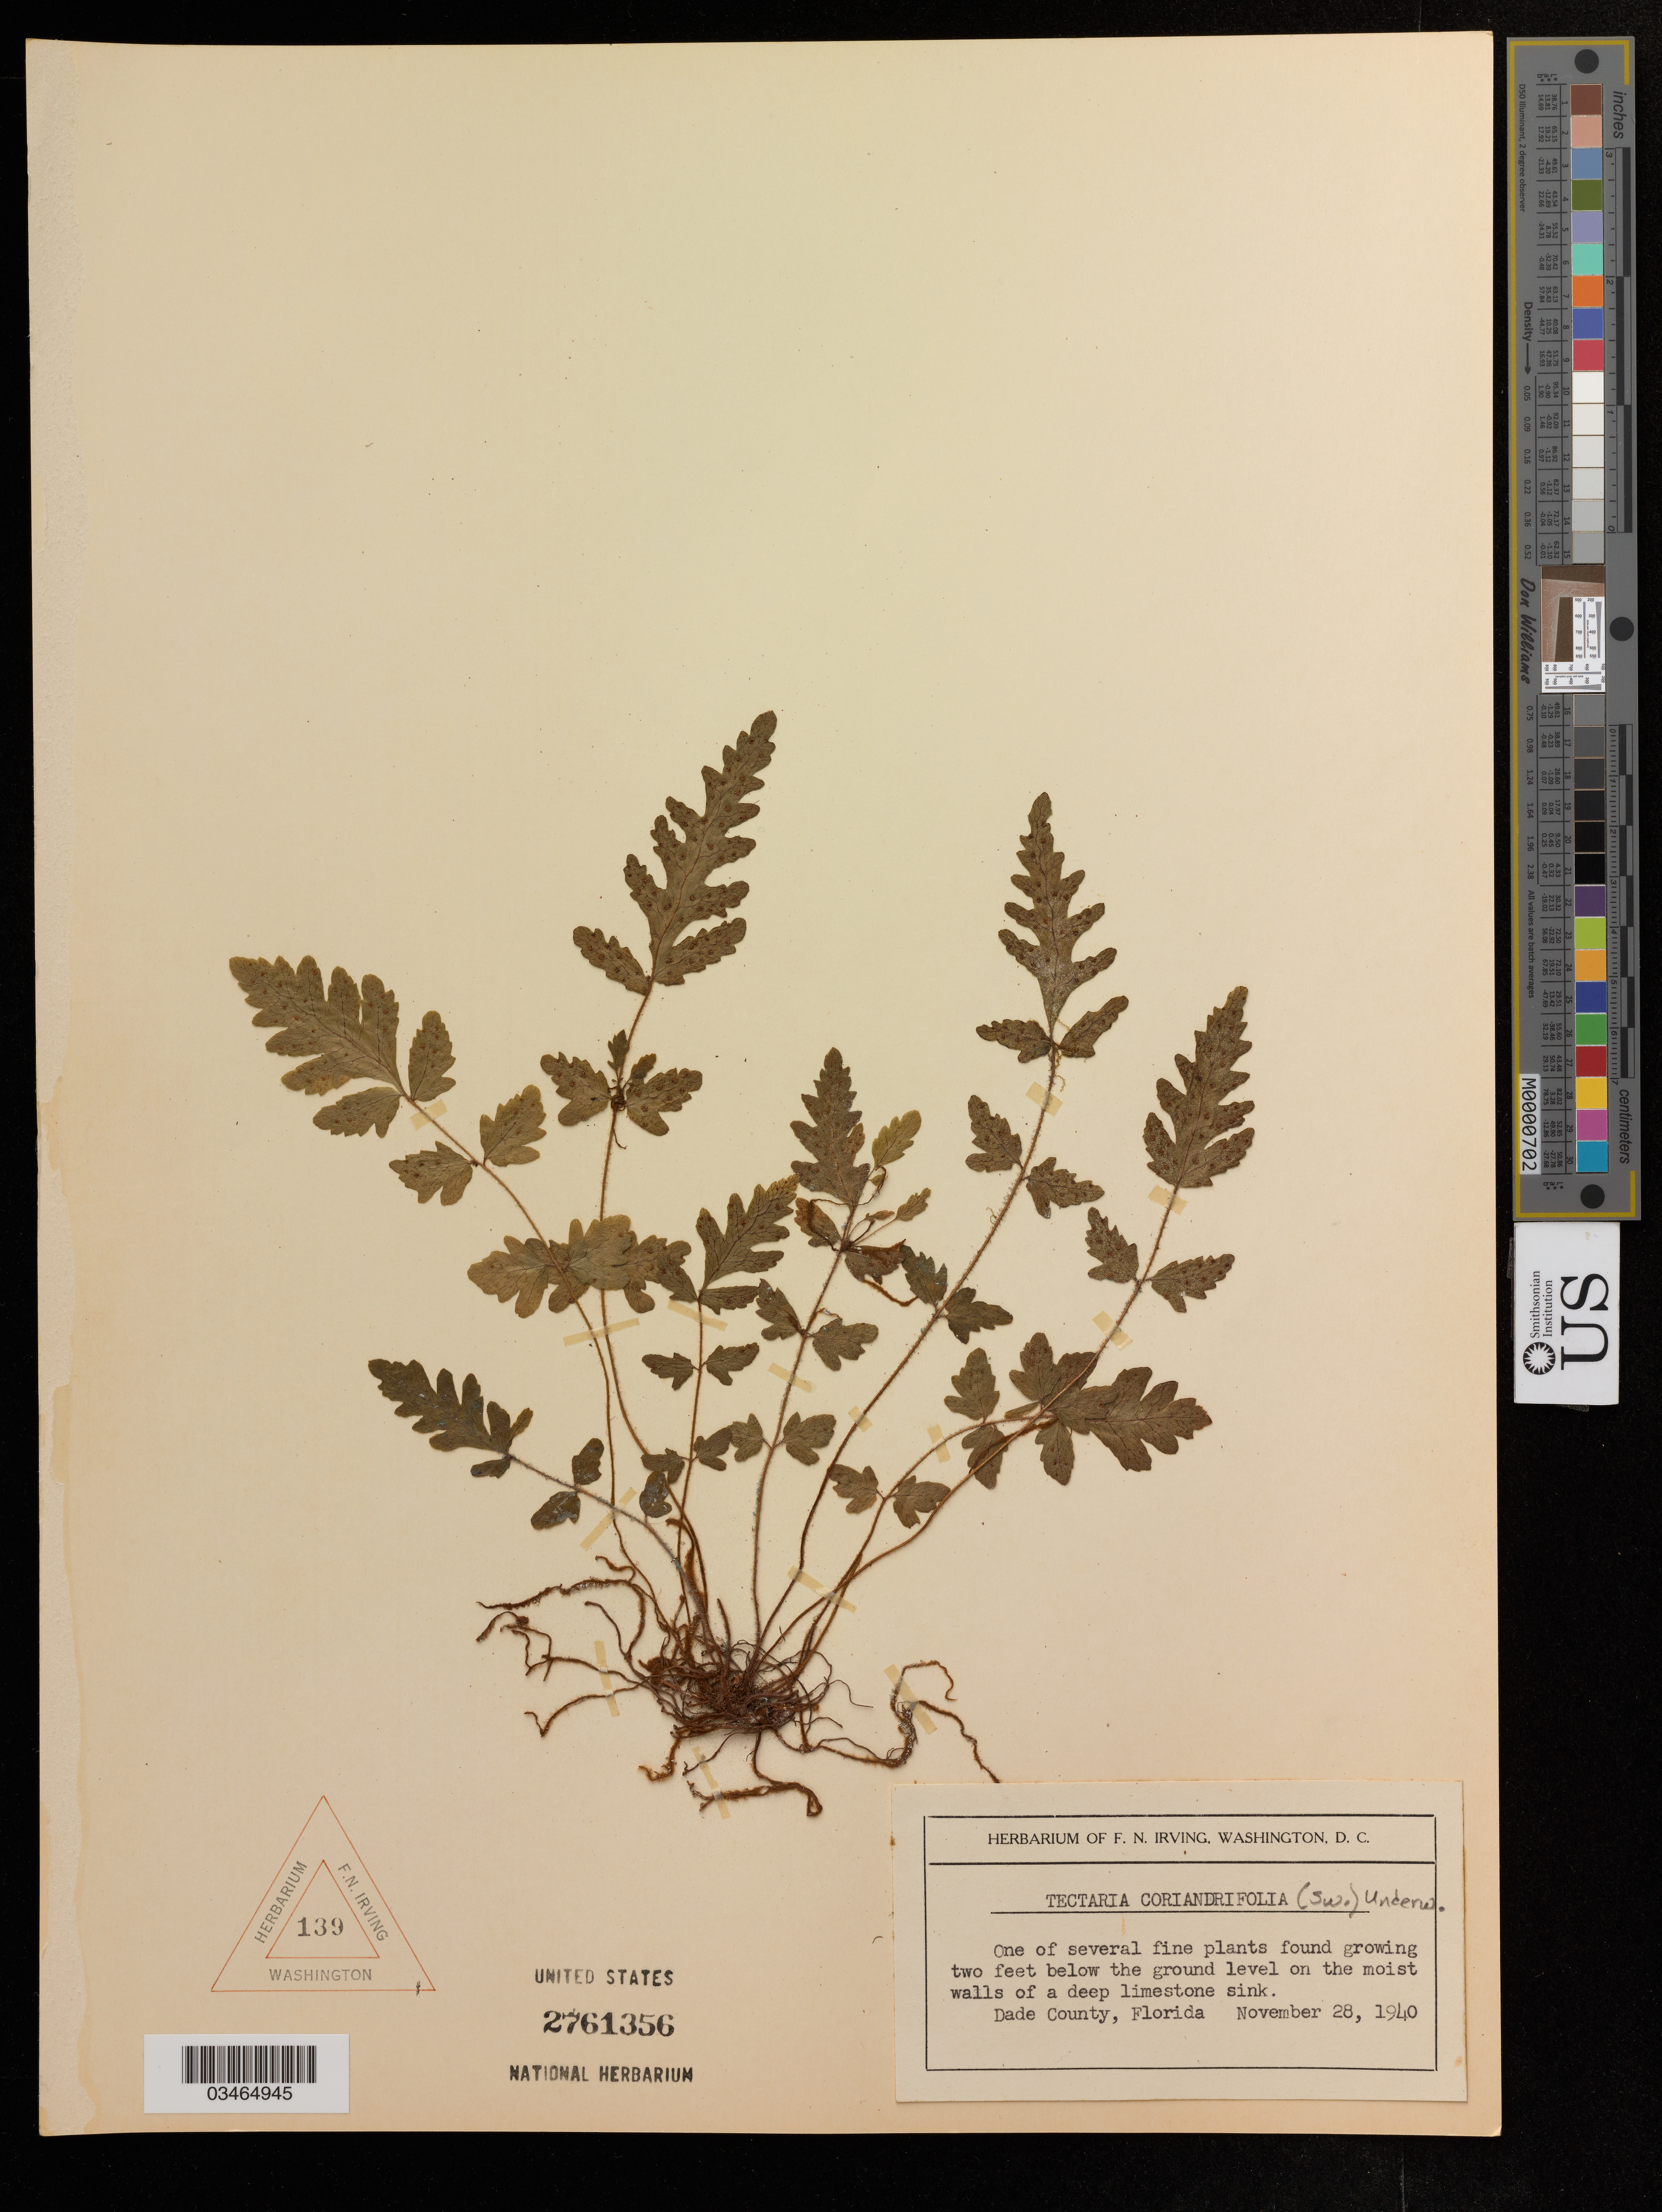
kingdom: Plantae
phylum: Tracheophyta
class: Polypodiopsida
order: Polypodiales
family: Tectariaceae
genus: Tectaria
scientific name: Tectaria coriandrifolia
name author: Underw.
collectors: ex herb. F.N. Irving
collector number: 139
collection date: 1940-11-28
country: United States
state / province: Florida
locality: Dade County.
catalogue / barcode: US 2761356